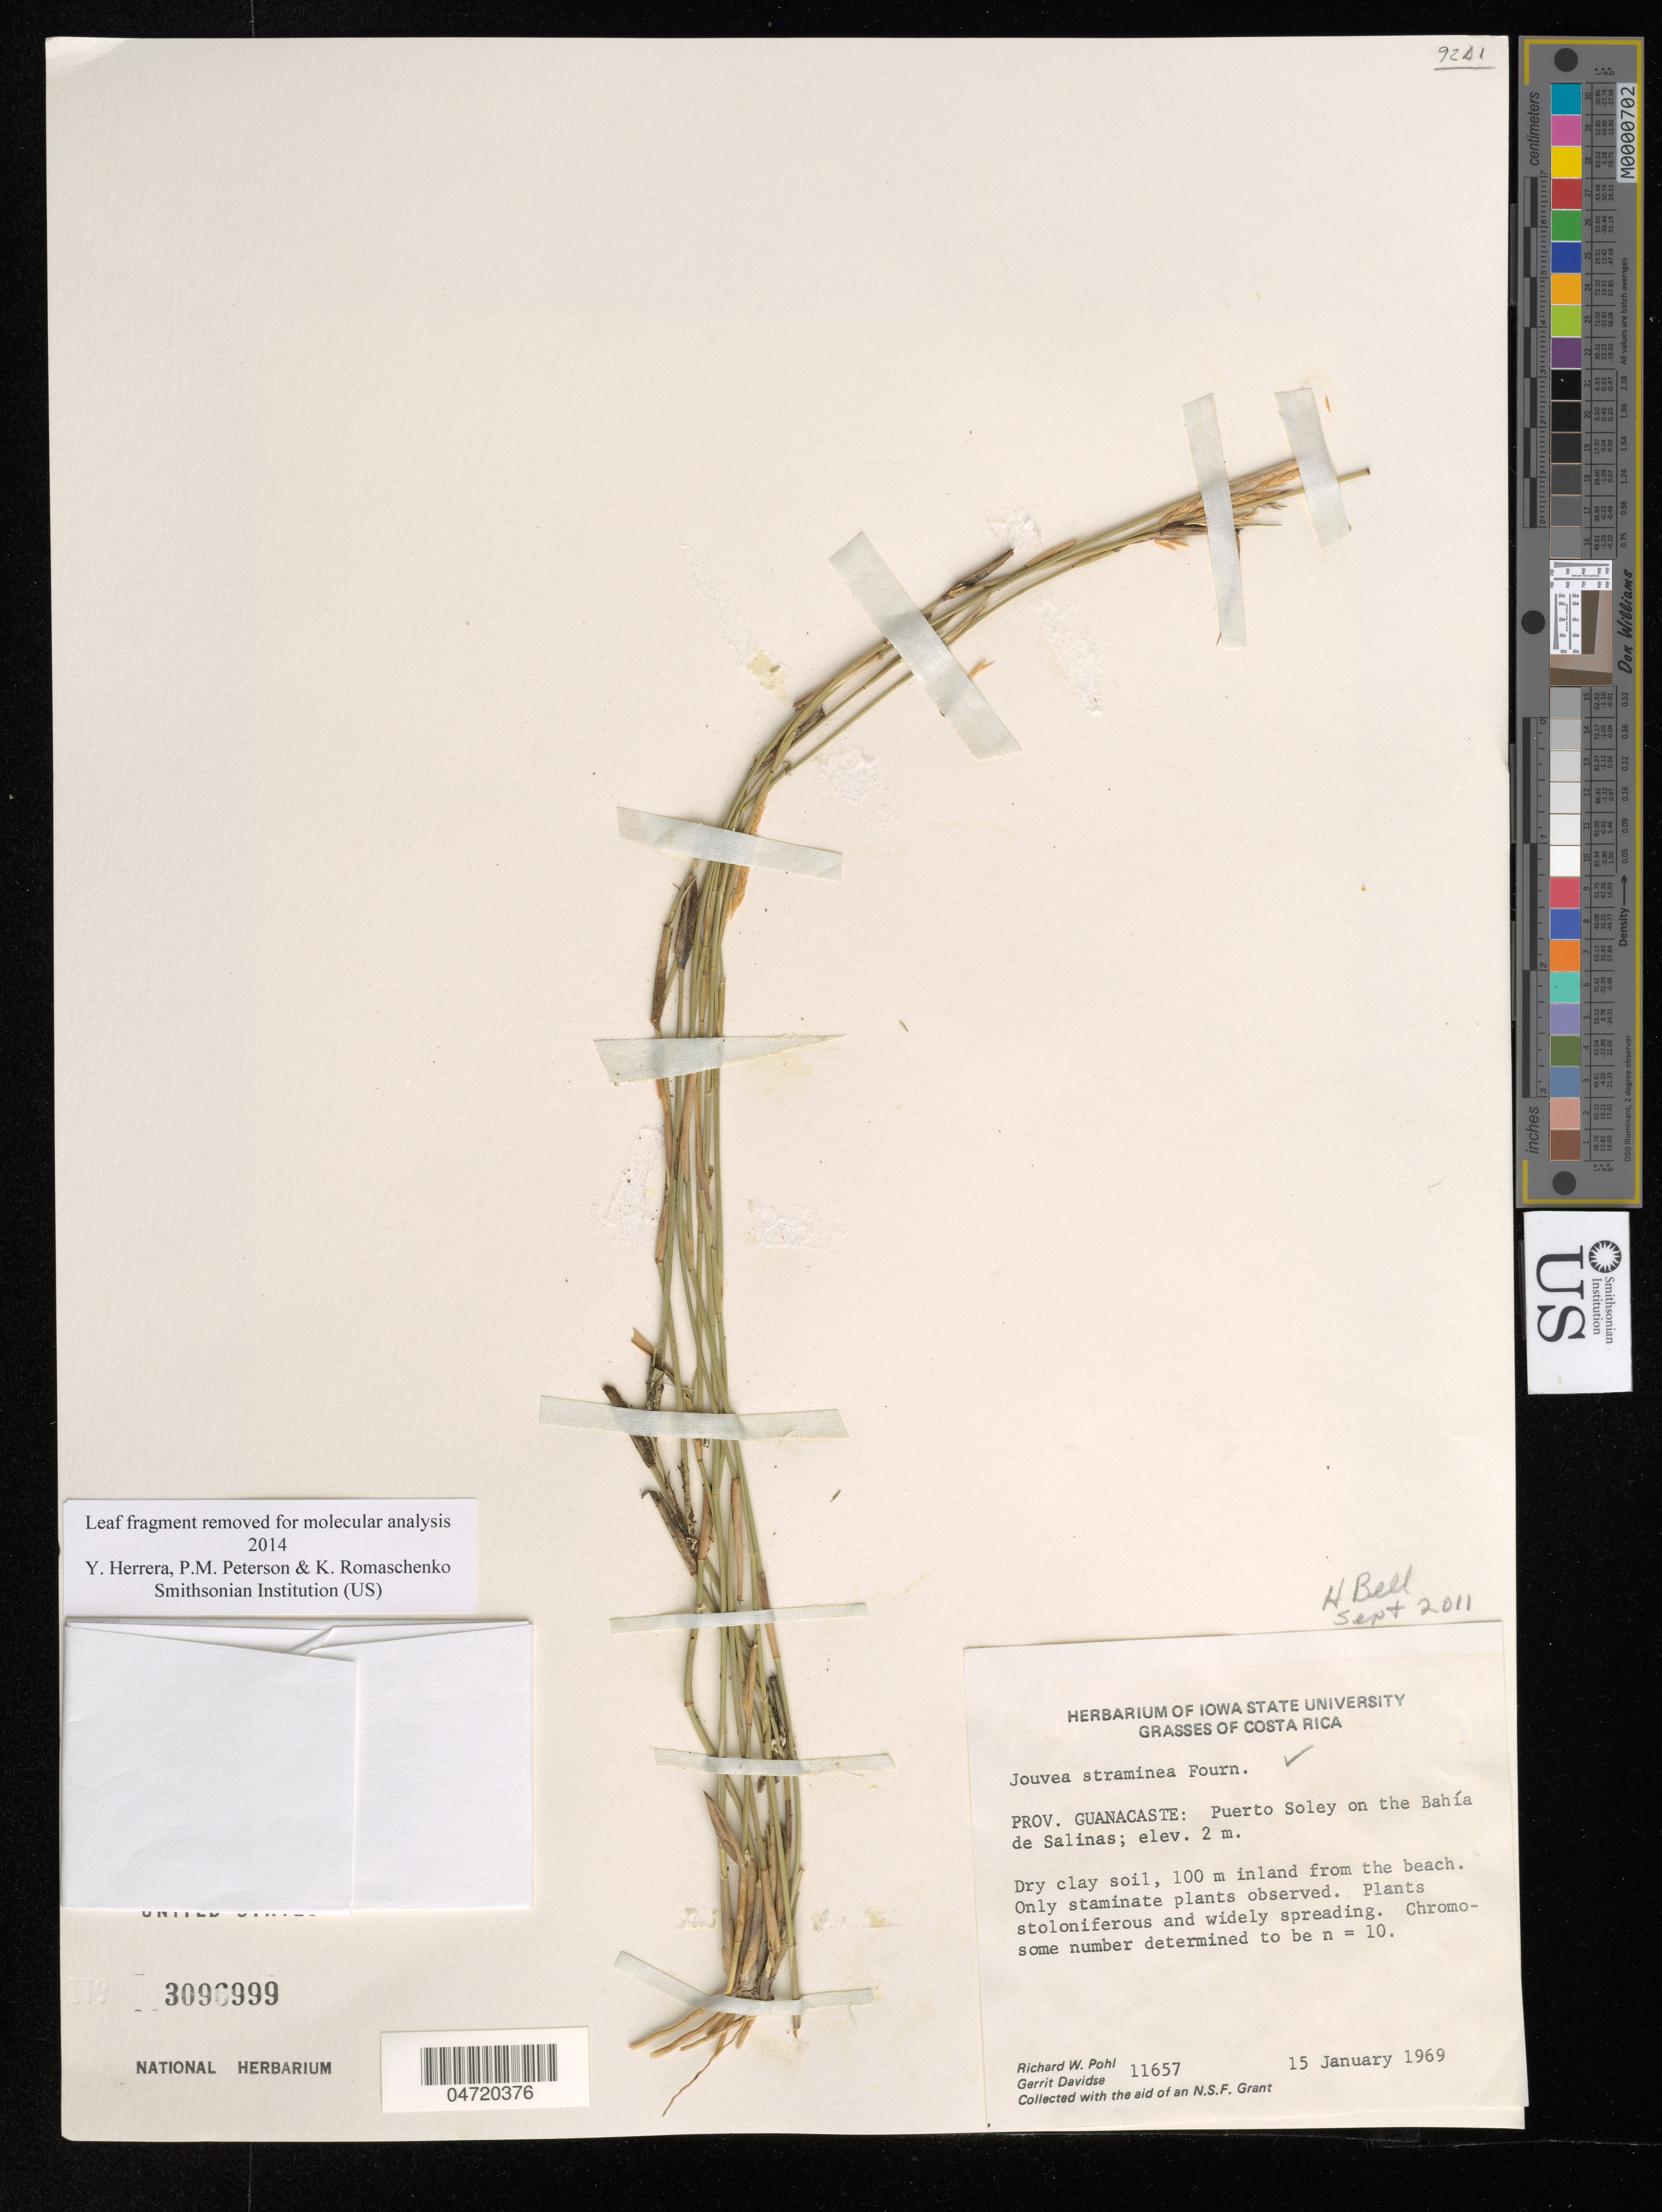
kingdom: Plantae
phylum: Tracheophyta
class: Liliopsida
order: Poales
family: Poaceae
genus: Jouvea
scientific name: Jouvea straminea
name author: E. Fourn.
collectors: R. W. Pohl & G. Davidse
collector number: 11657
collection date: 1969-01-15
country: Costa Rica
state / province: Guanacaste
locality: Puerto Soley on the Bahía de Salinas.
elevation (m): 2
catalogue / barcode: US 3096999